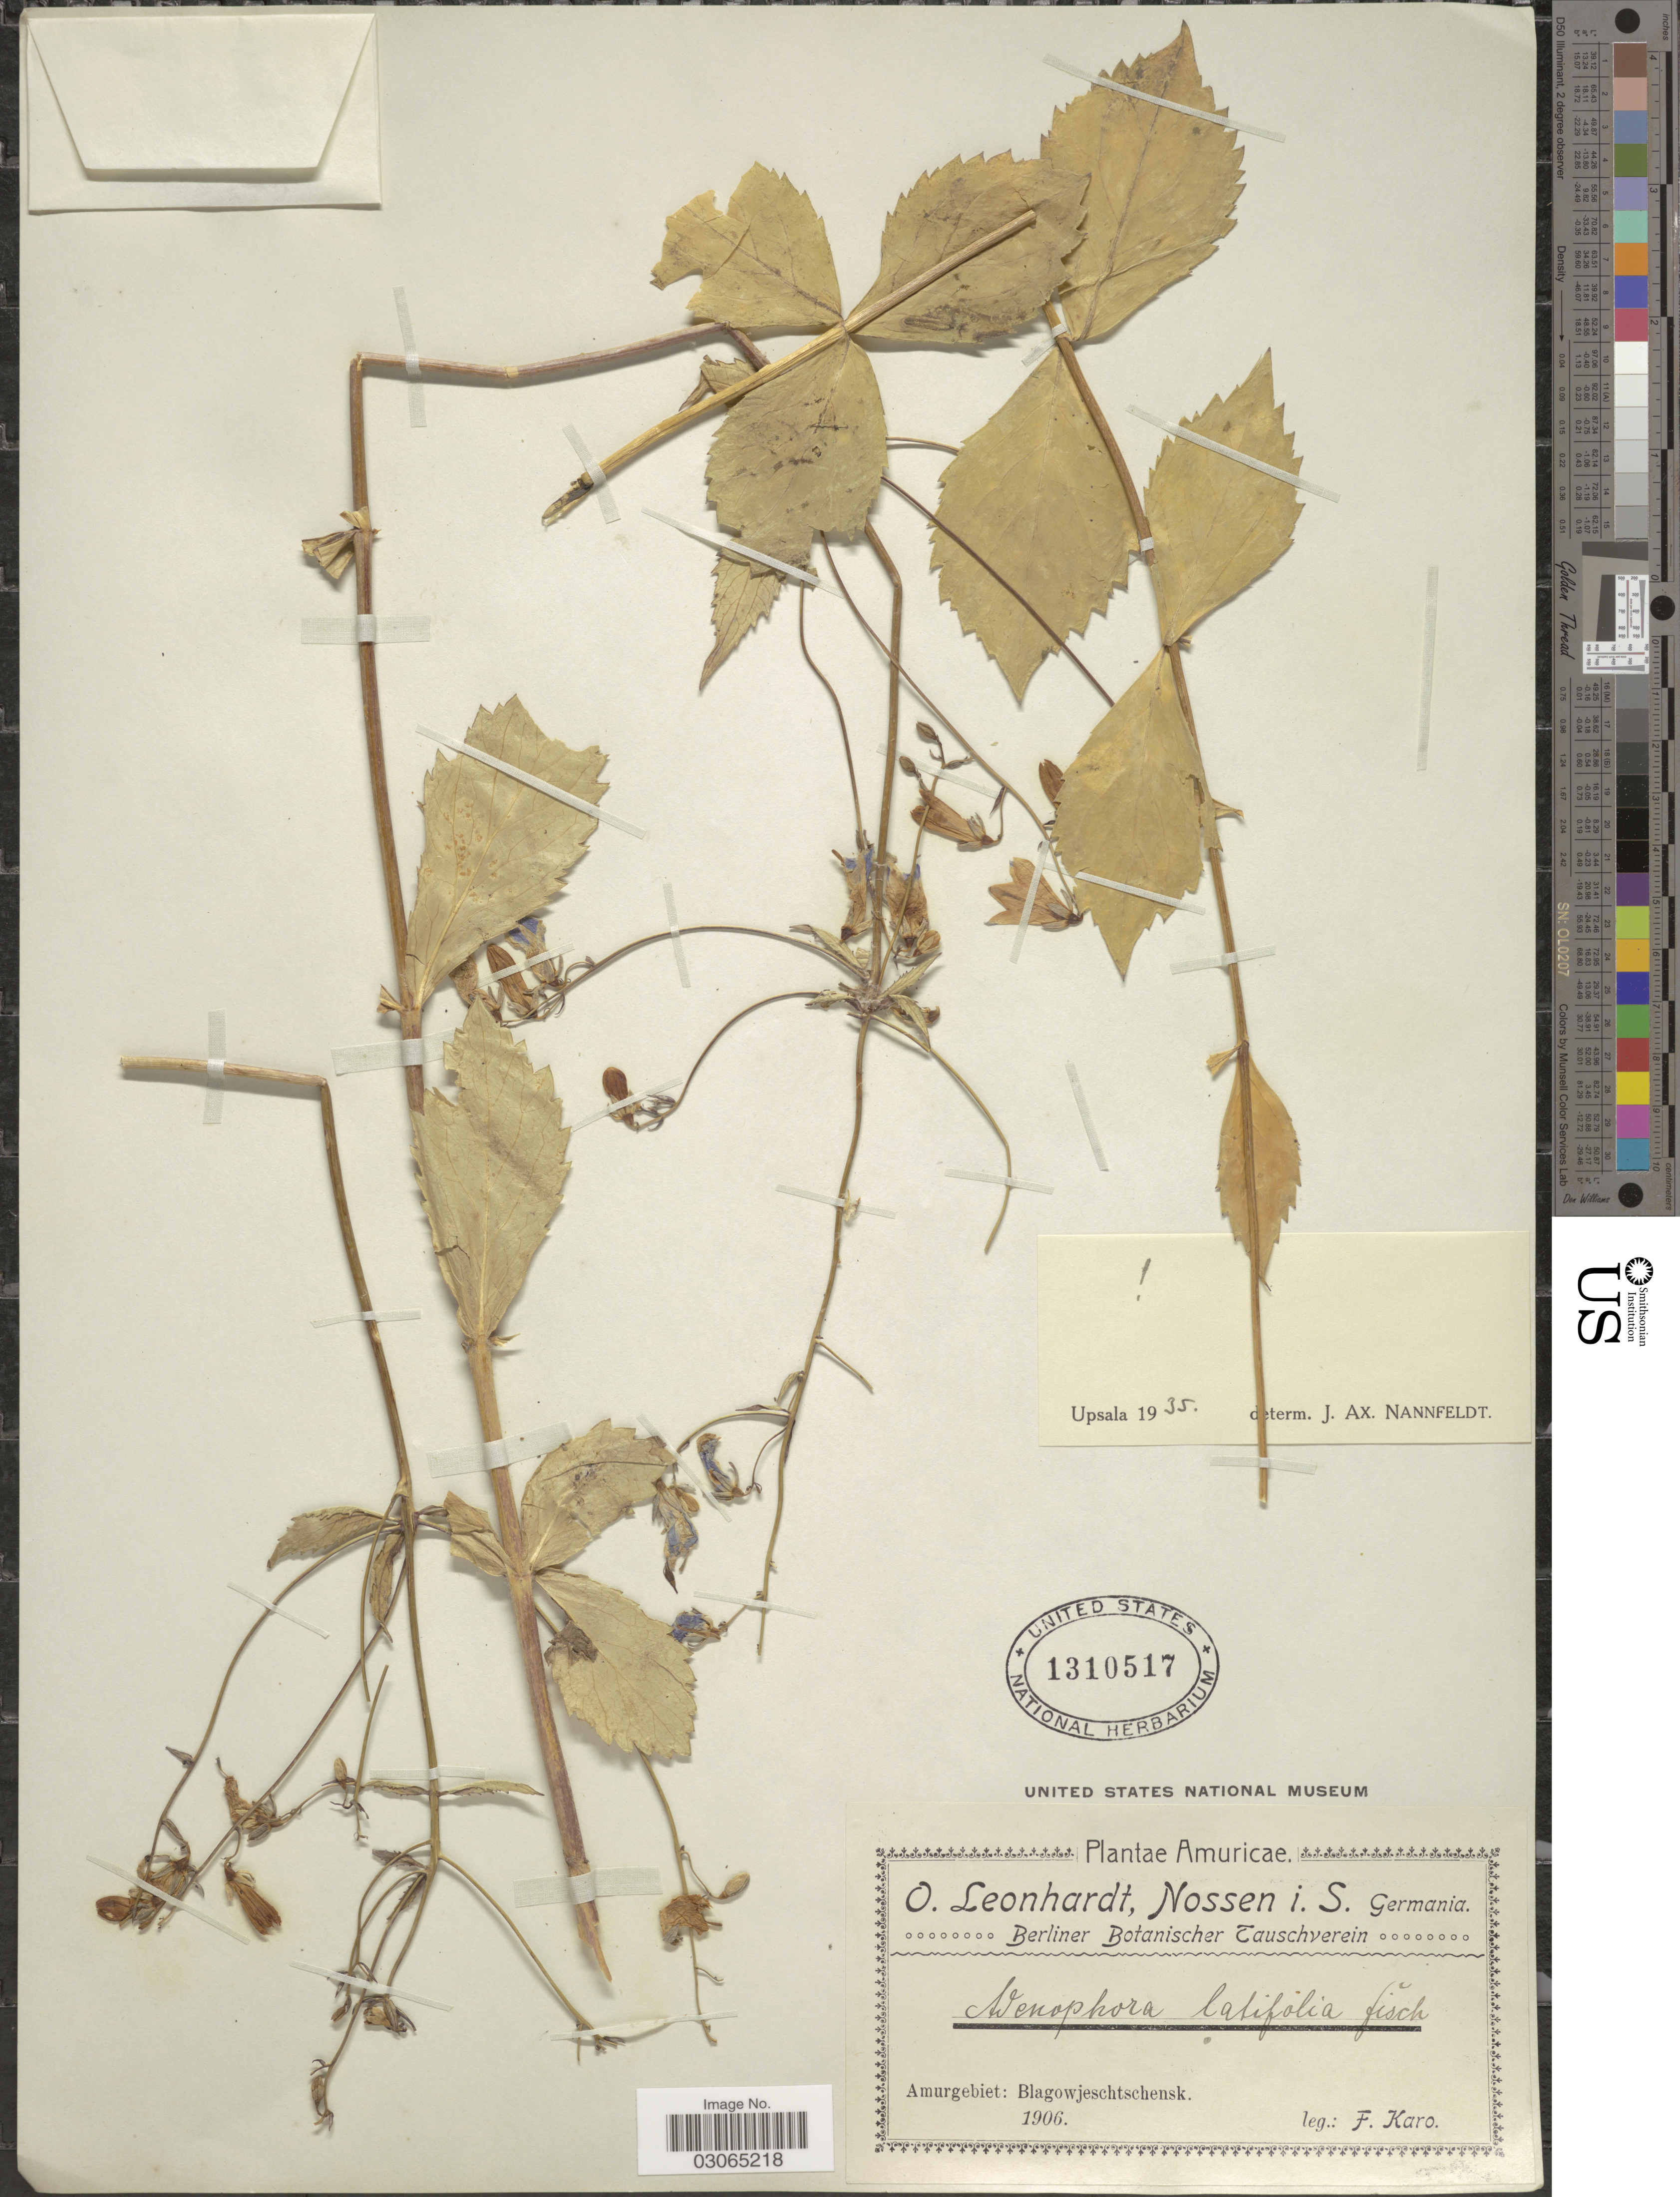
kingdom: Plantae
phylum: Tracheophyta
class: Magnoliopsida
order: Asterales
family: Campanulaceae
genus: Adenophora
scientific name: Adenophora latifolia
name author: Fisch.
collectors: F. Karo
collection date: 1906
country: Russian Federation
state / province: Amur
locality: Amuricae. Amurgebiet: Blagowjeschtschensk.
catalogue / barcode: US 1310517